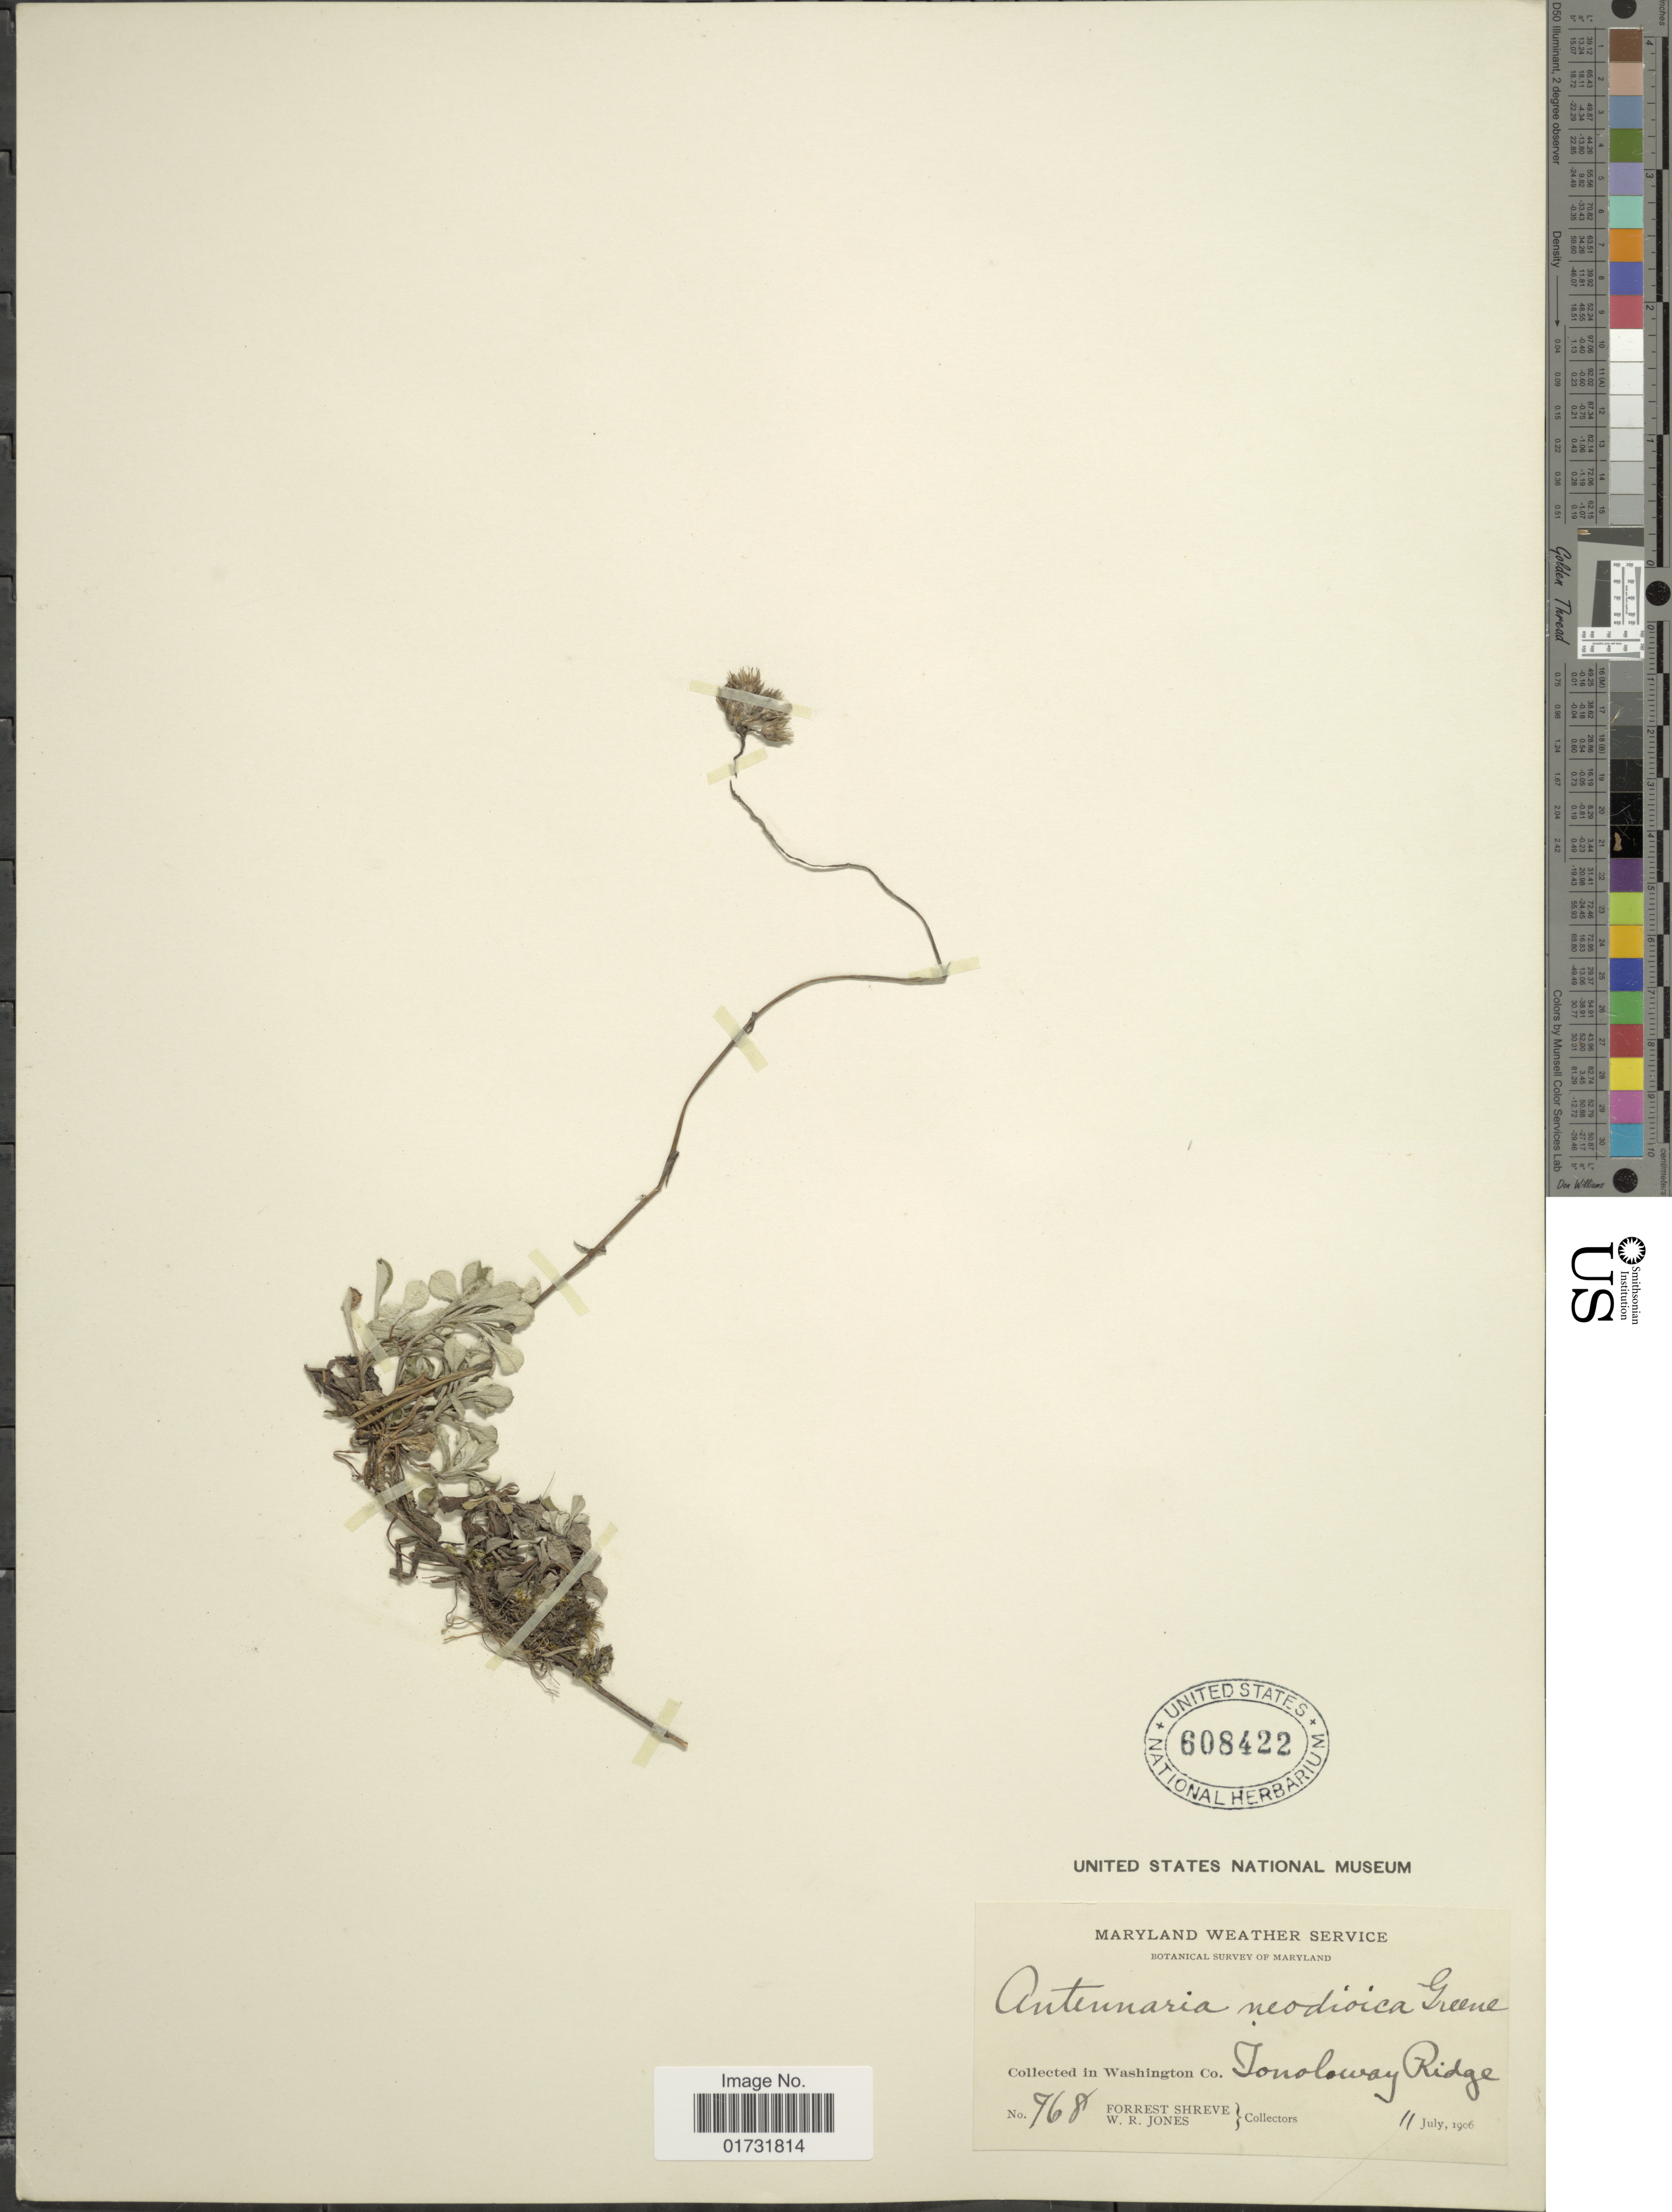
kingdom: Plantae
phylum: Tracheophyta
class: Magnoliopsida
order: Asterales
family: Asteraceae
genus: Antennaria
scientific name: Antennaria neodioica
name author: Greene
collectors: F. Shreve & W. R. Jones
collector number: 768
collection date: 1906-07-11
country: United States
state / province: Maryland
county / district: Washington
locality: Washington Co. Tonoloway Ridge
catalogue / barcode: US 608422